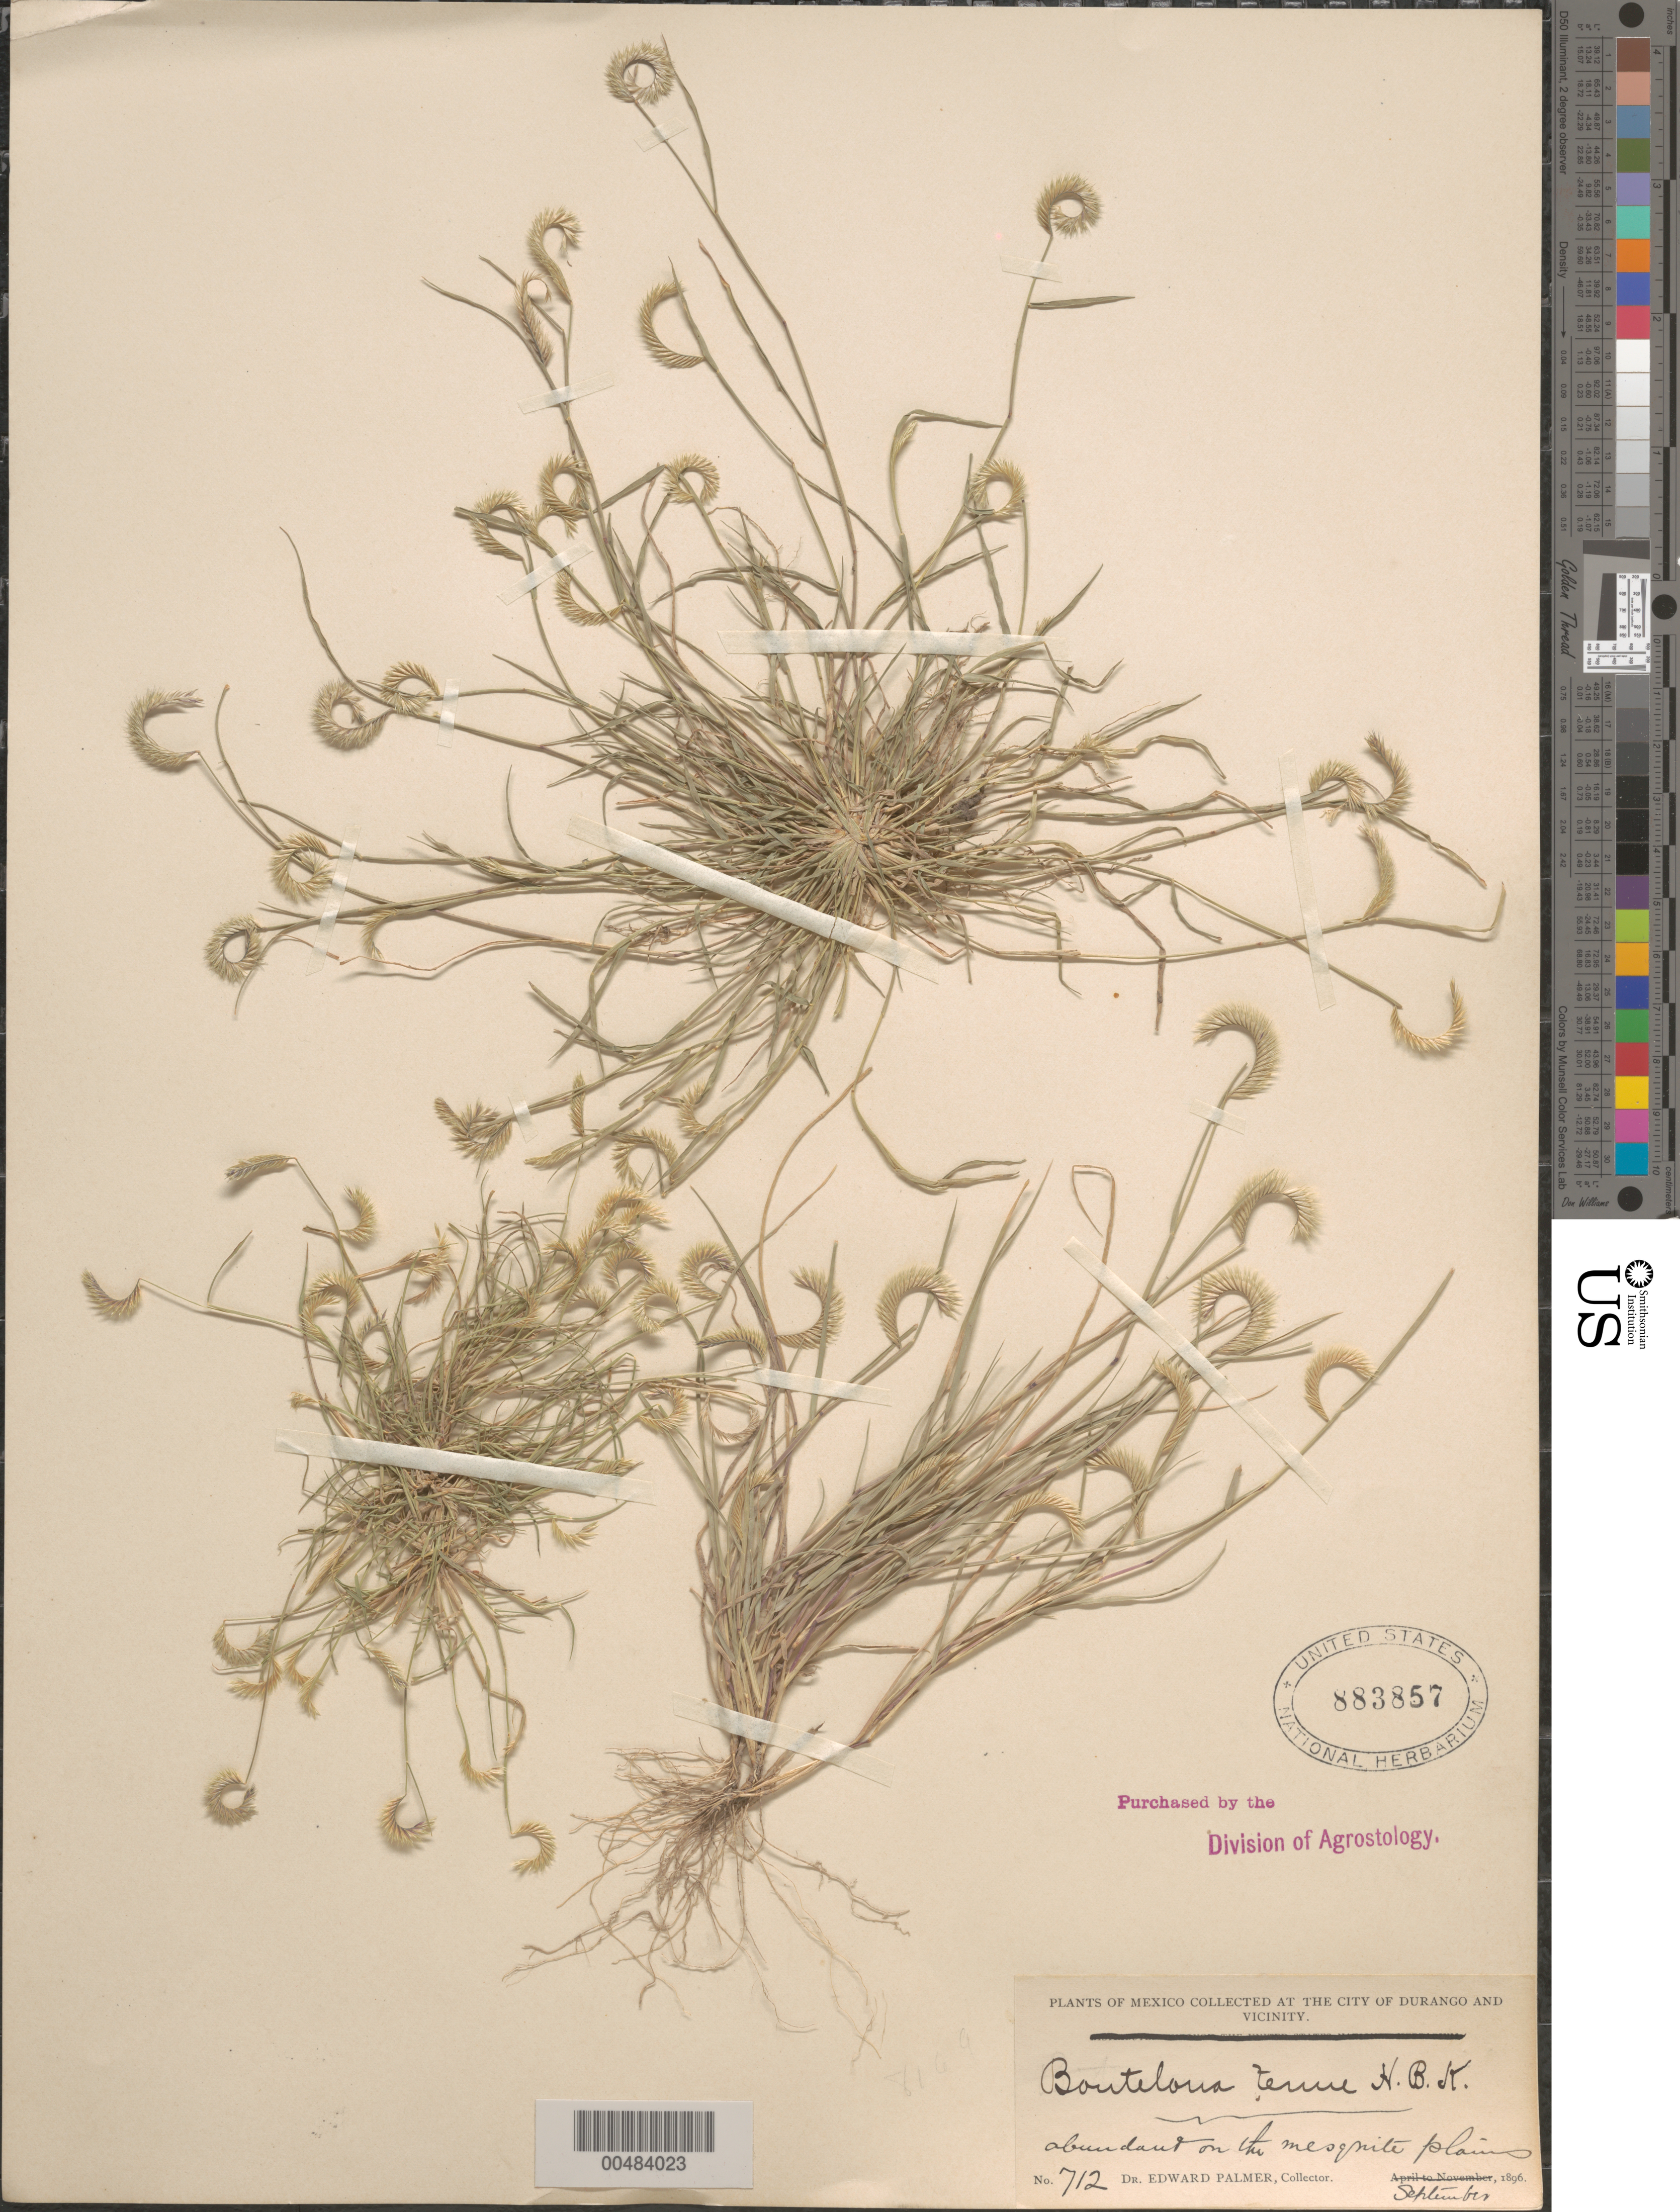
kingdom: Plantae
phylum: Tracheophyta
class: Liliopsida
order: Poales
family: Poaceae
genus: Bouteloua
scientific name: Bouteloua simplex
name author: Lag.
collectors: E. Palmer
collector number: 712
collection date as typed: Sep 1896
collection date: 1896-09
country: Mexico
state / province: Durango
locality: City of Durango and vicinity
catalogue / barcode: US 883857